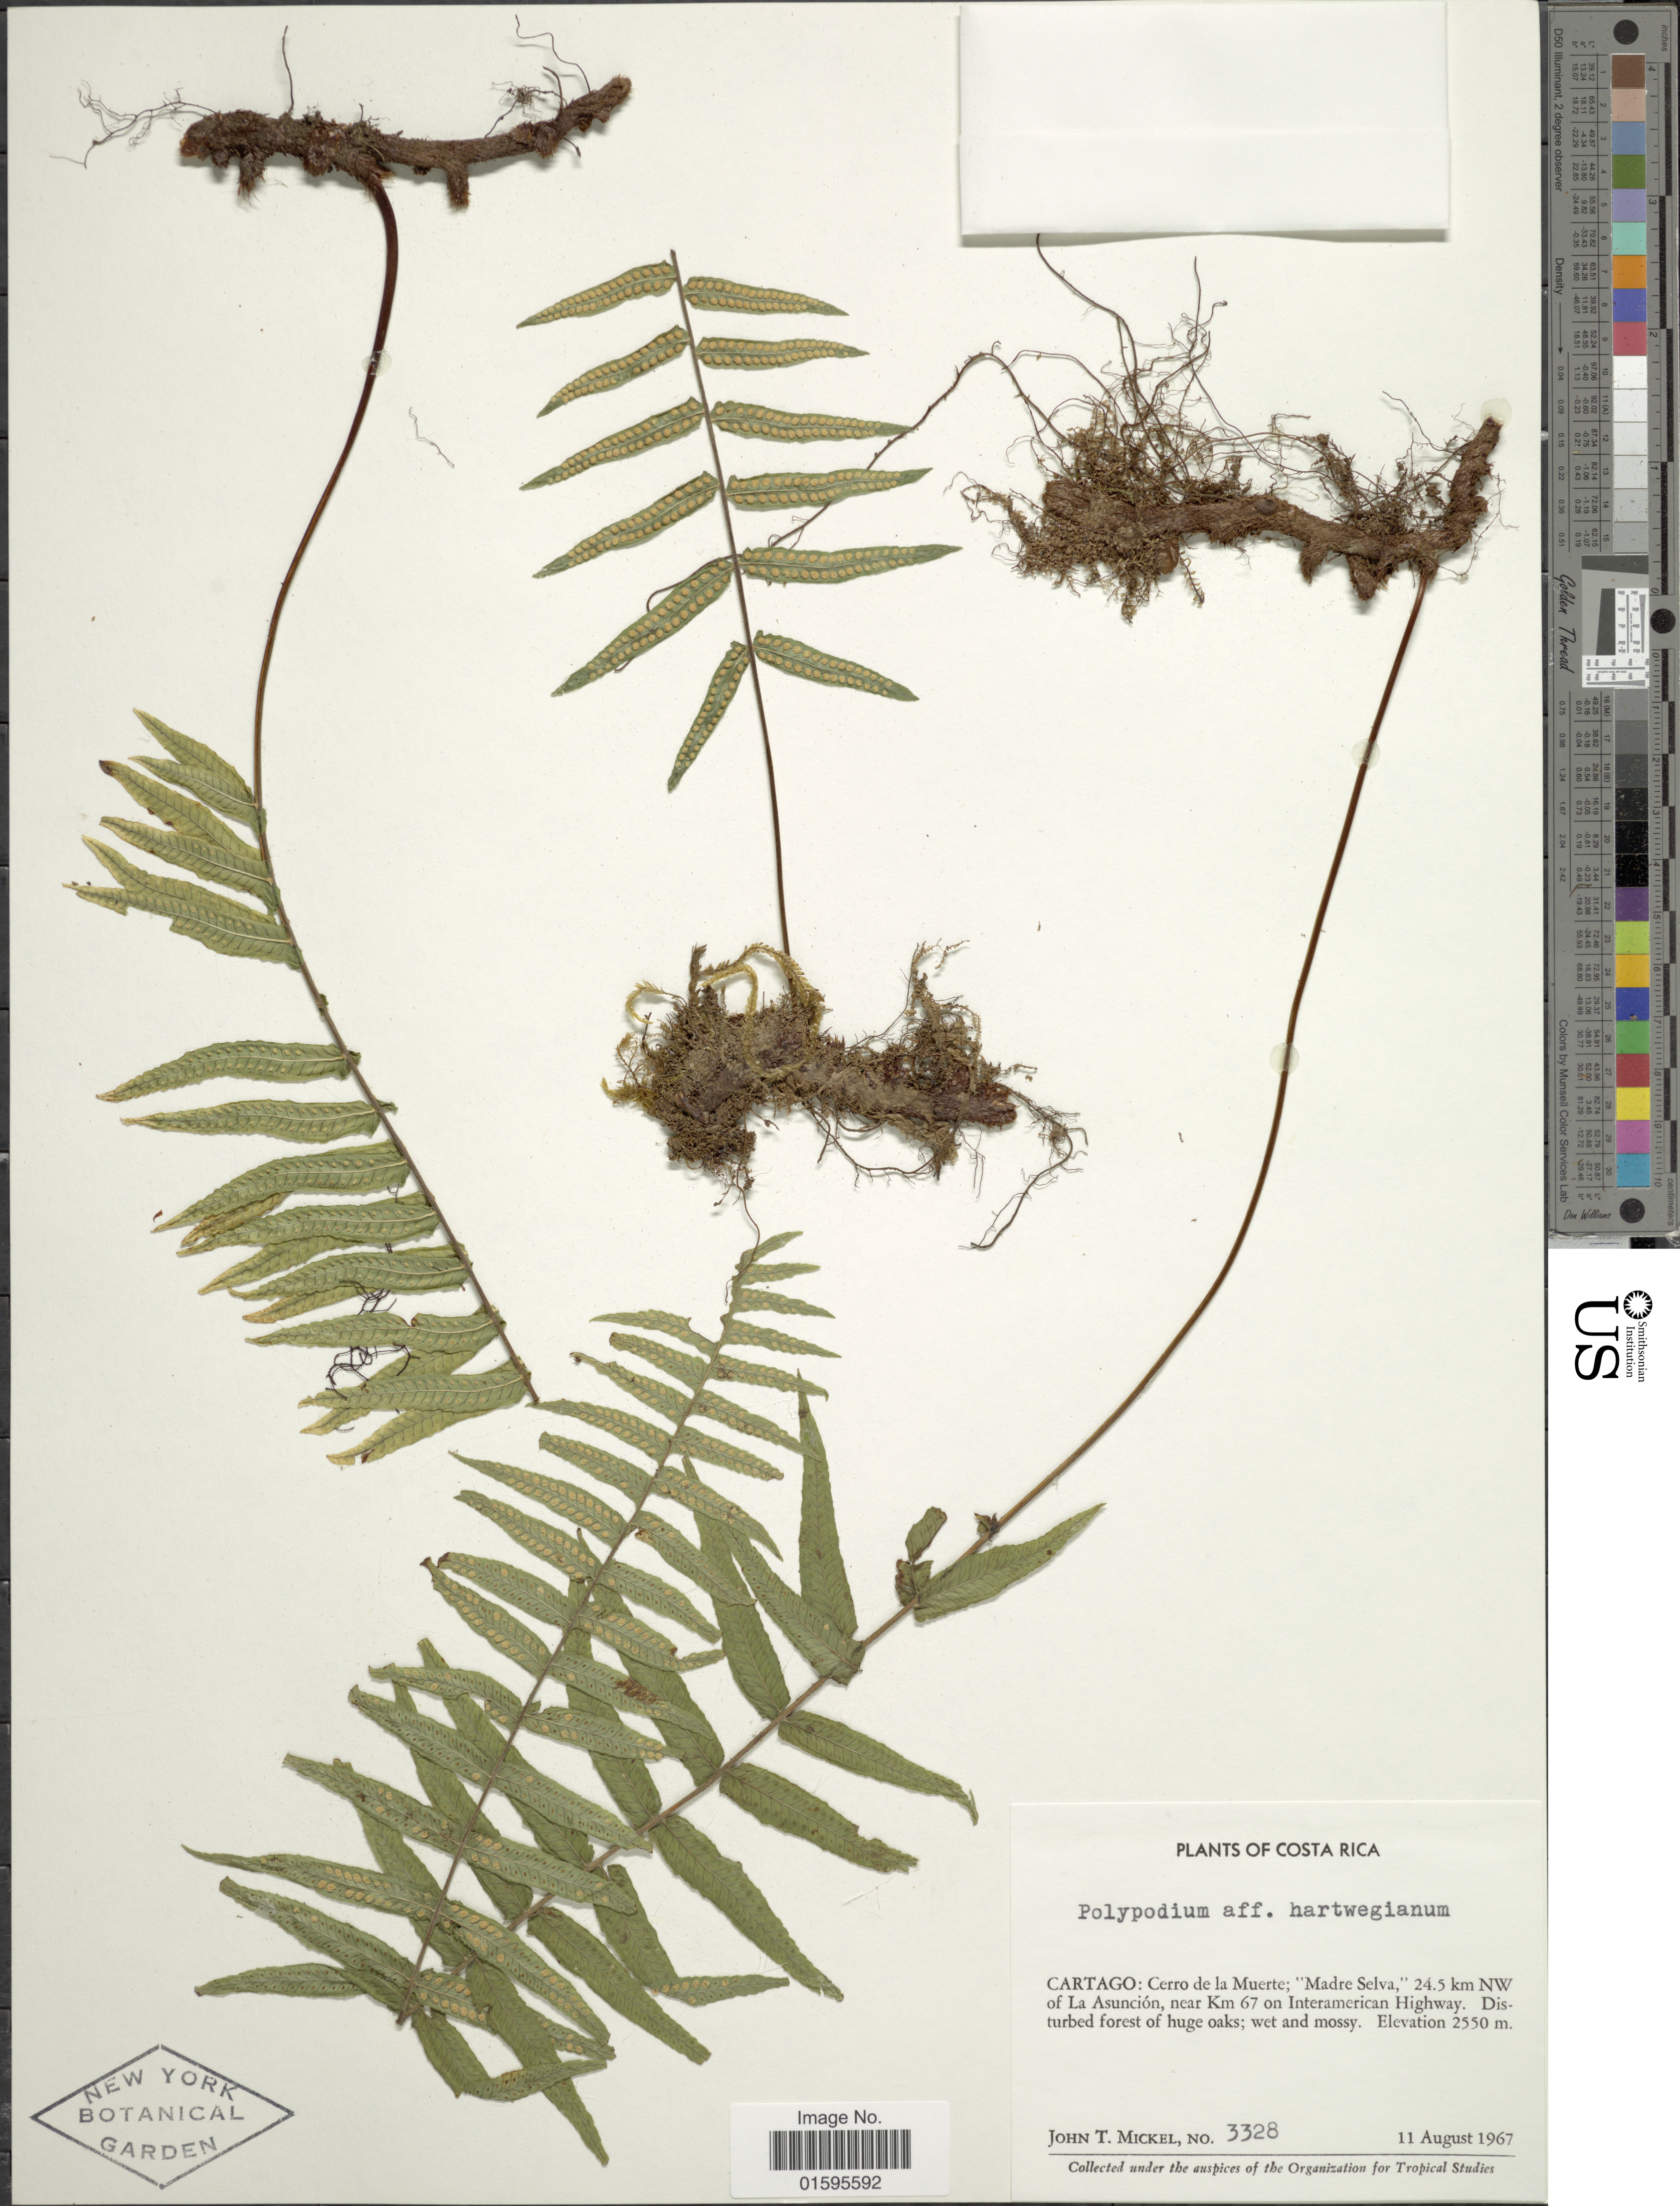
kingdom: Plantae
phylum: Tracheophyta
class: Polypodiopsida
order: Polypodiales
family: Polypodiaceae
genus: Polypodium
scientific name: Polypodium ursipes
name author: Moritz ex C. Chr.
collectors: J. T. Mickel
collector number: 3328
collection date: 1967-08-11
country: Costa Rica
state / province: Cartago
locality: Cartago: Cerro de la Muerte, Madre Selva, 24.5 km NW of La Asuncion, near Km 67 on Interamerican Highway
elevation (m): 2550